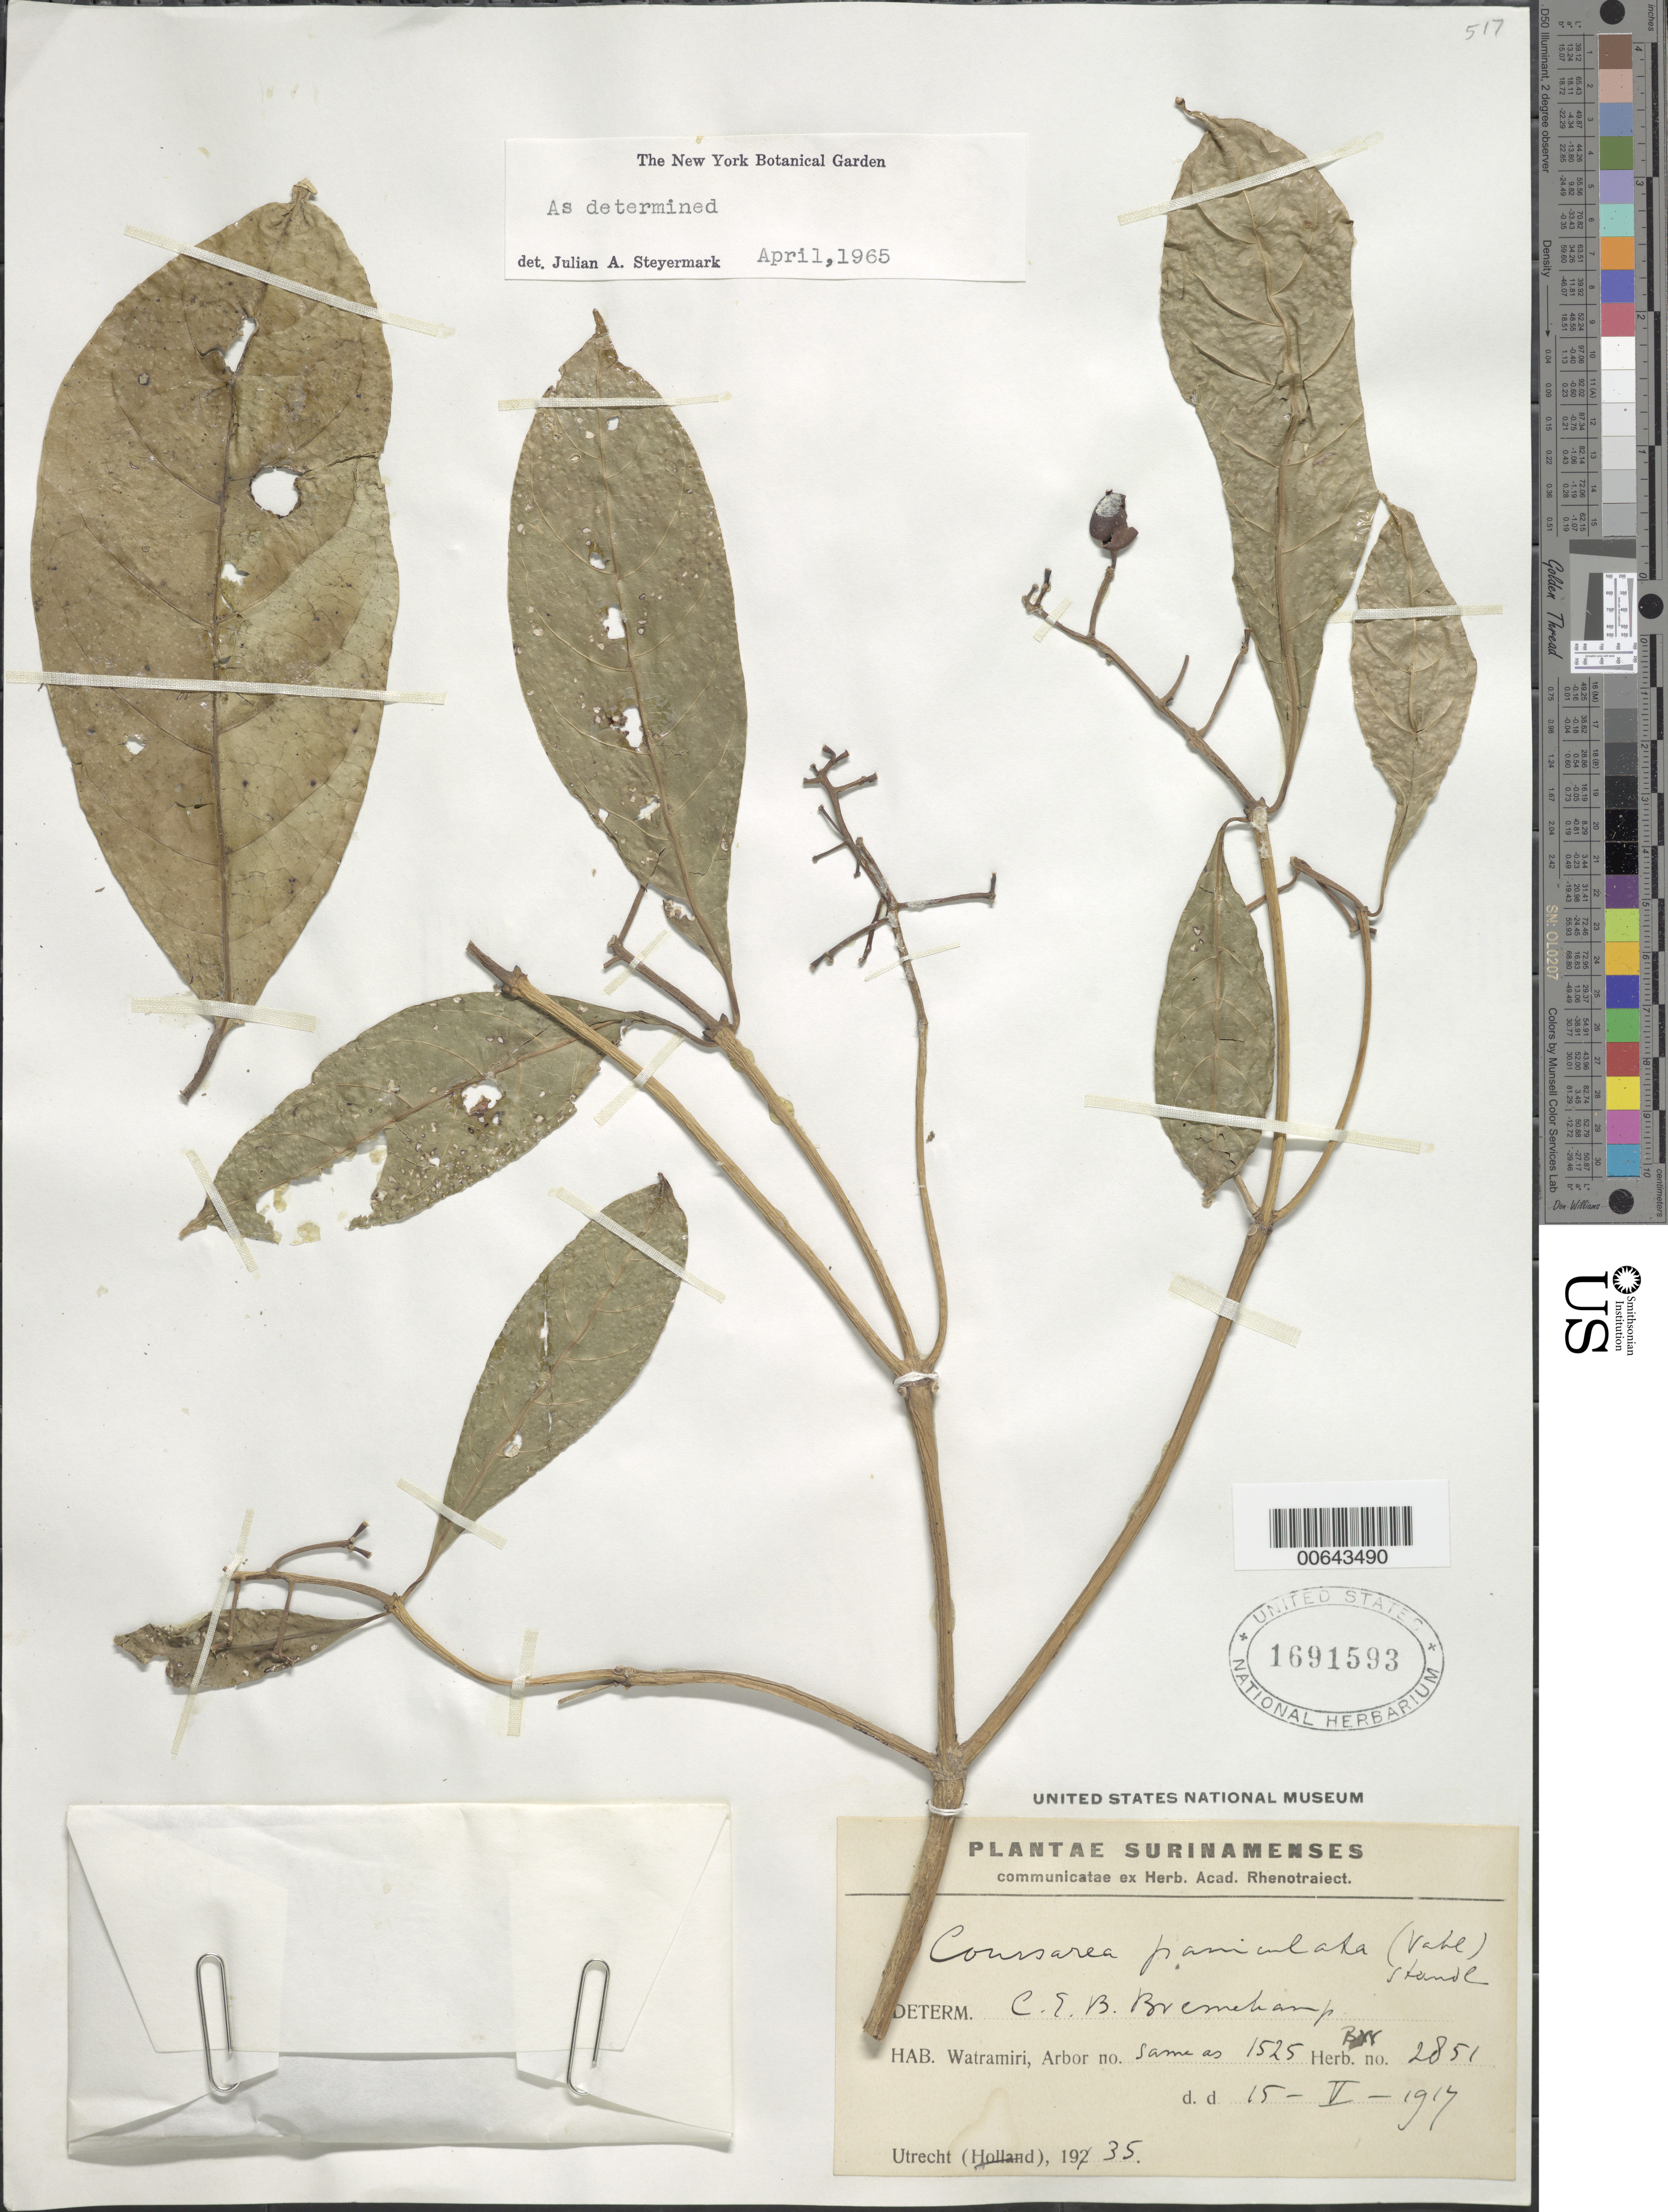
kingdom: Plantae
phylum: Tracheophyta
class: Magnoliopsida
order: Gentianales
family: Rubiaceae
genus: Coussarea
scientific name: Coussarea paniculata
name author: (Vahl) Standl.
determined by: Steyermark, Julian A., (VEN)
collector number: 2851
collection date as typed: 15-May-17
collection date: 1917-05-15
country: Suriname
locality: Watramiri, Forest Reserve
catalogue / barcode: US 1691593